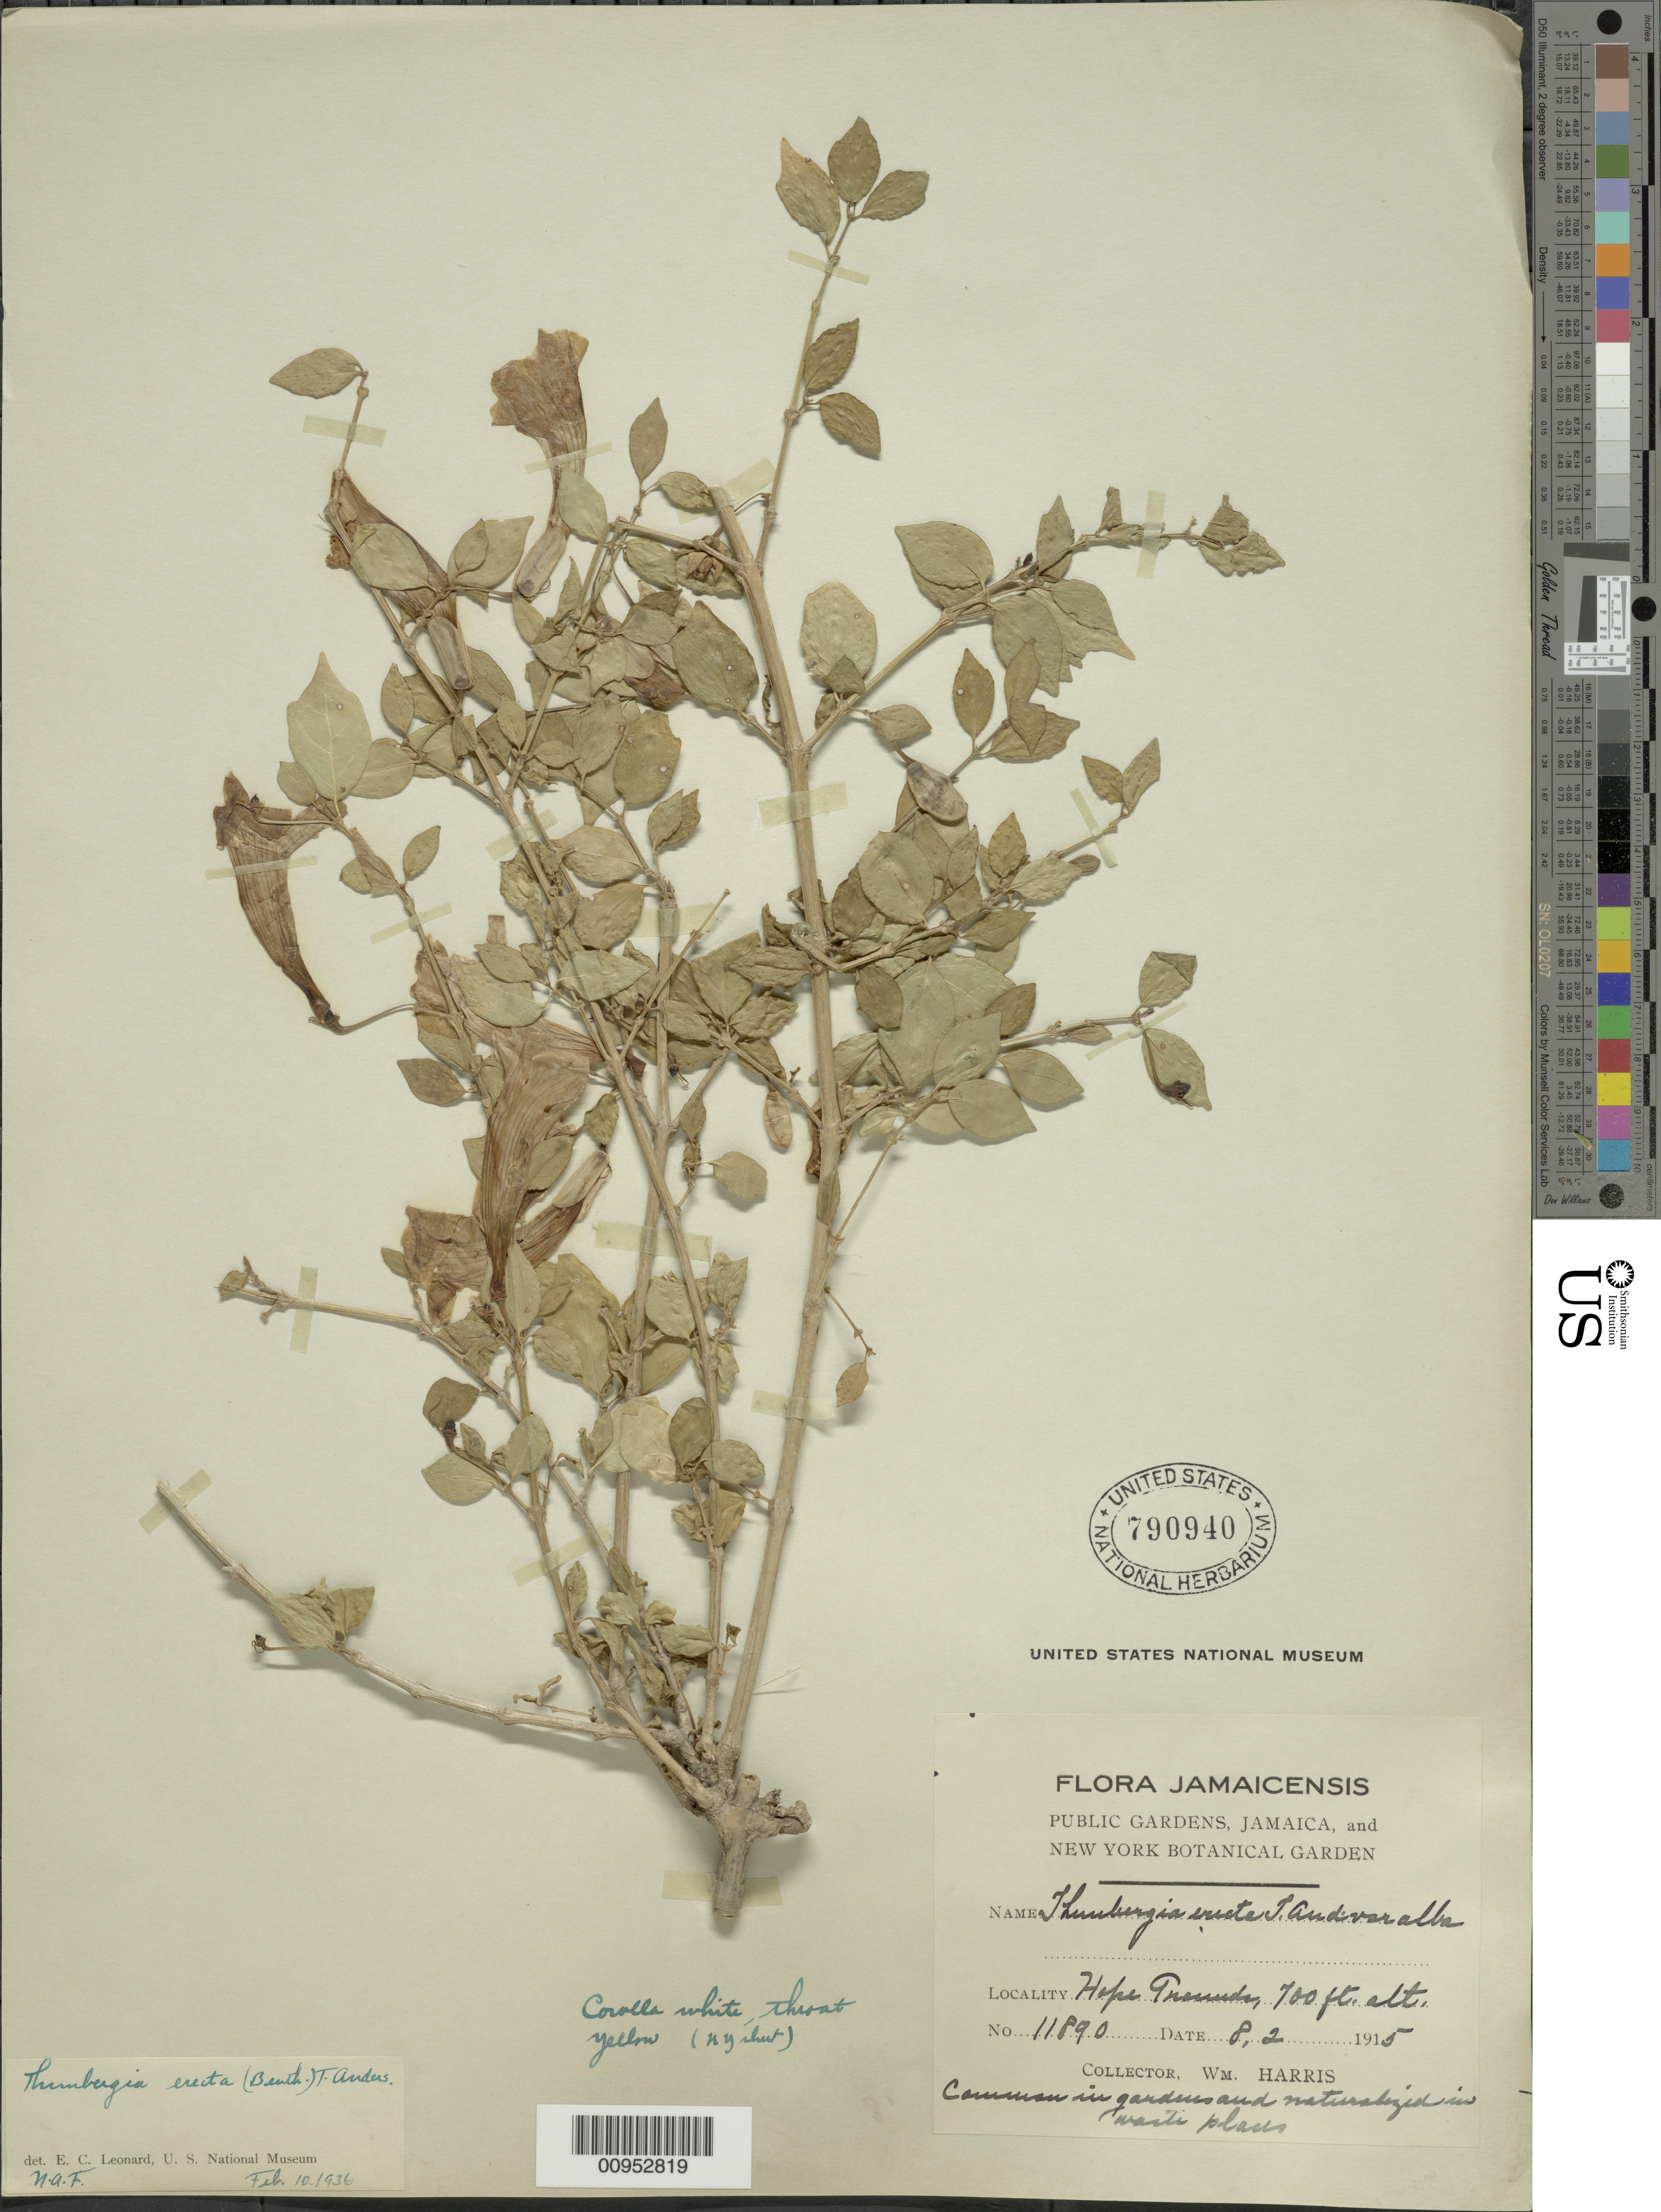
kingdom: Plantae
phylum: Tracheophyta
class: Magnoliopsida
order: Lamiales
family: Acanthaceae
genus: Thunbergia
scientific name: Thunbergia erecta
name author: (Benth.) T. Anderson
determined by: Leonard, Emery C., (US)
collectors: W. H. Harris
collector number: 11890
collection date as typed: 02 Aug 1915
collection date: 1915-08-02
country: Jamaica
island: Jamaica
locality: Hope Prossuds [?]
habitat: Common in gardens and naturalized in waste places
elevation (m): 213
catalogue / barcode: US 790940